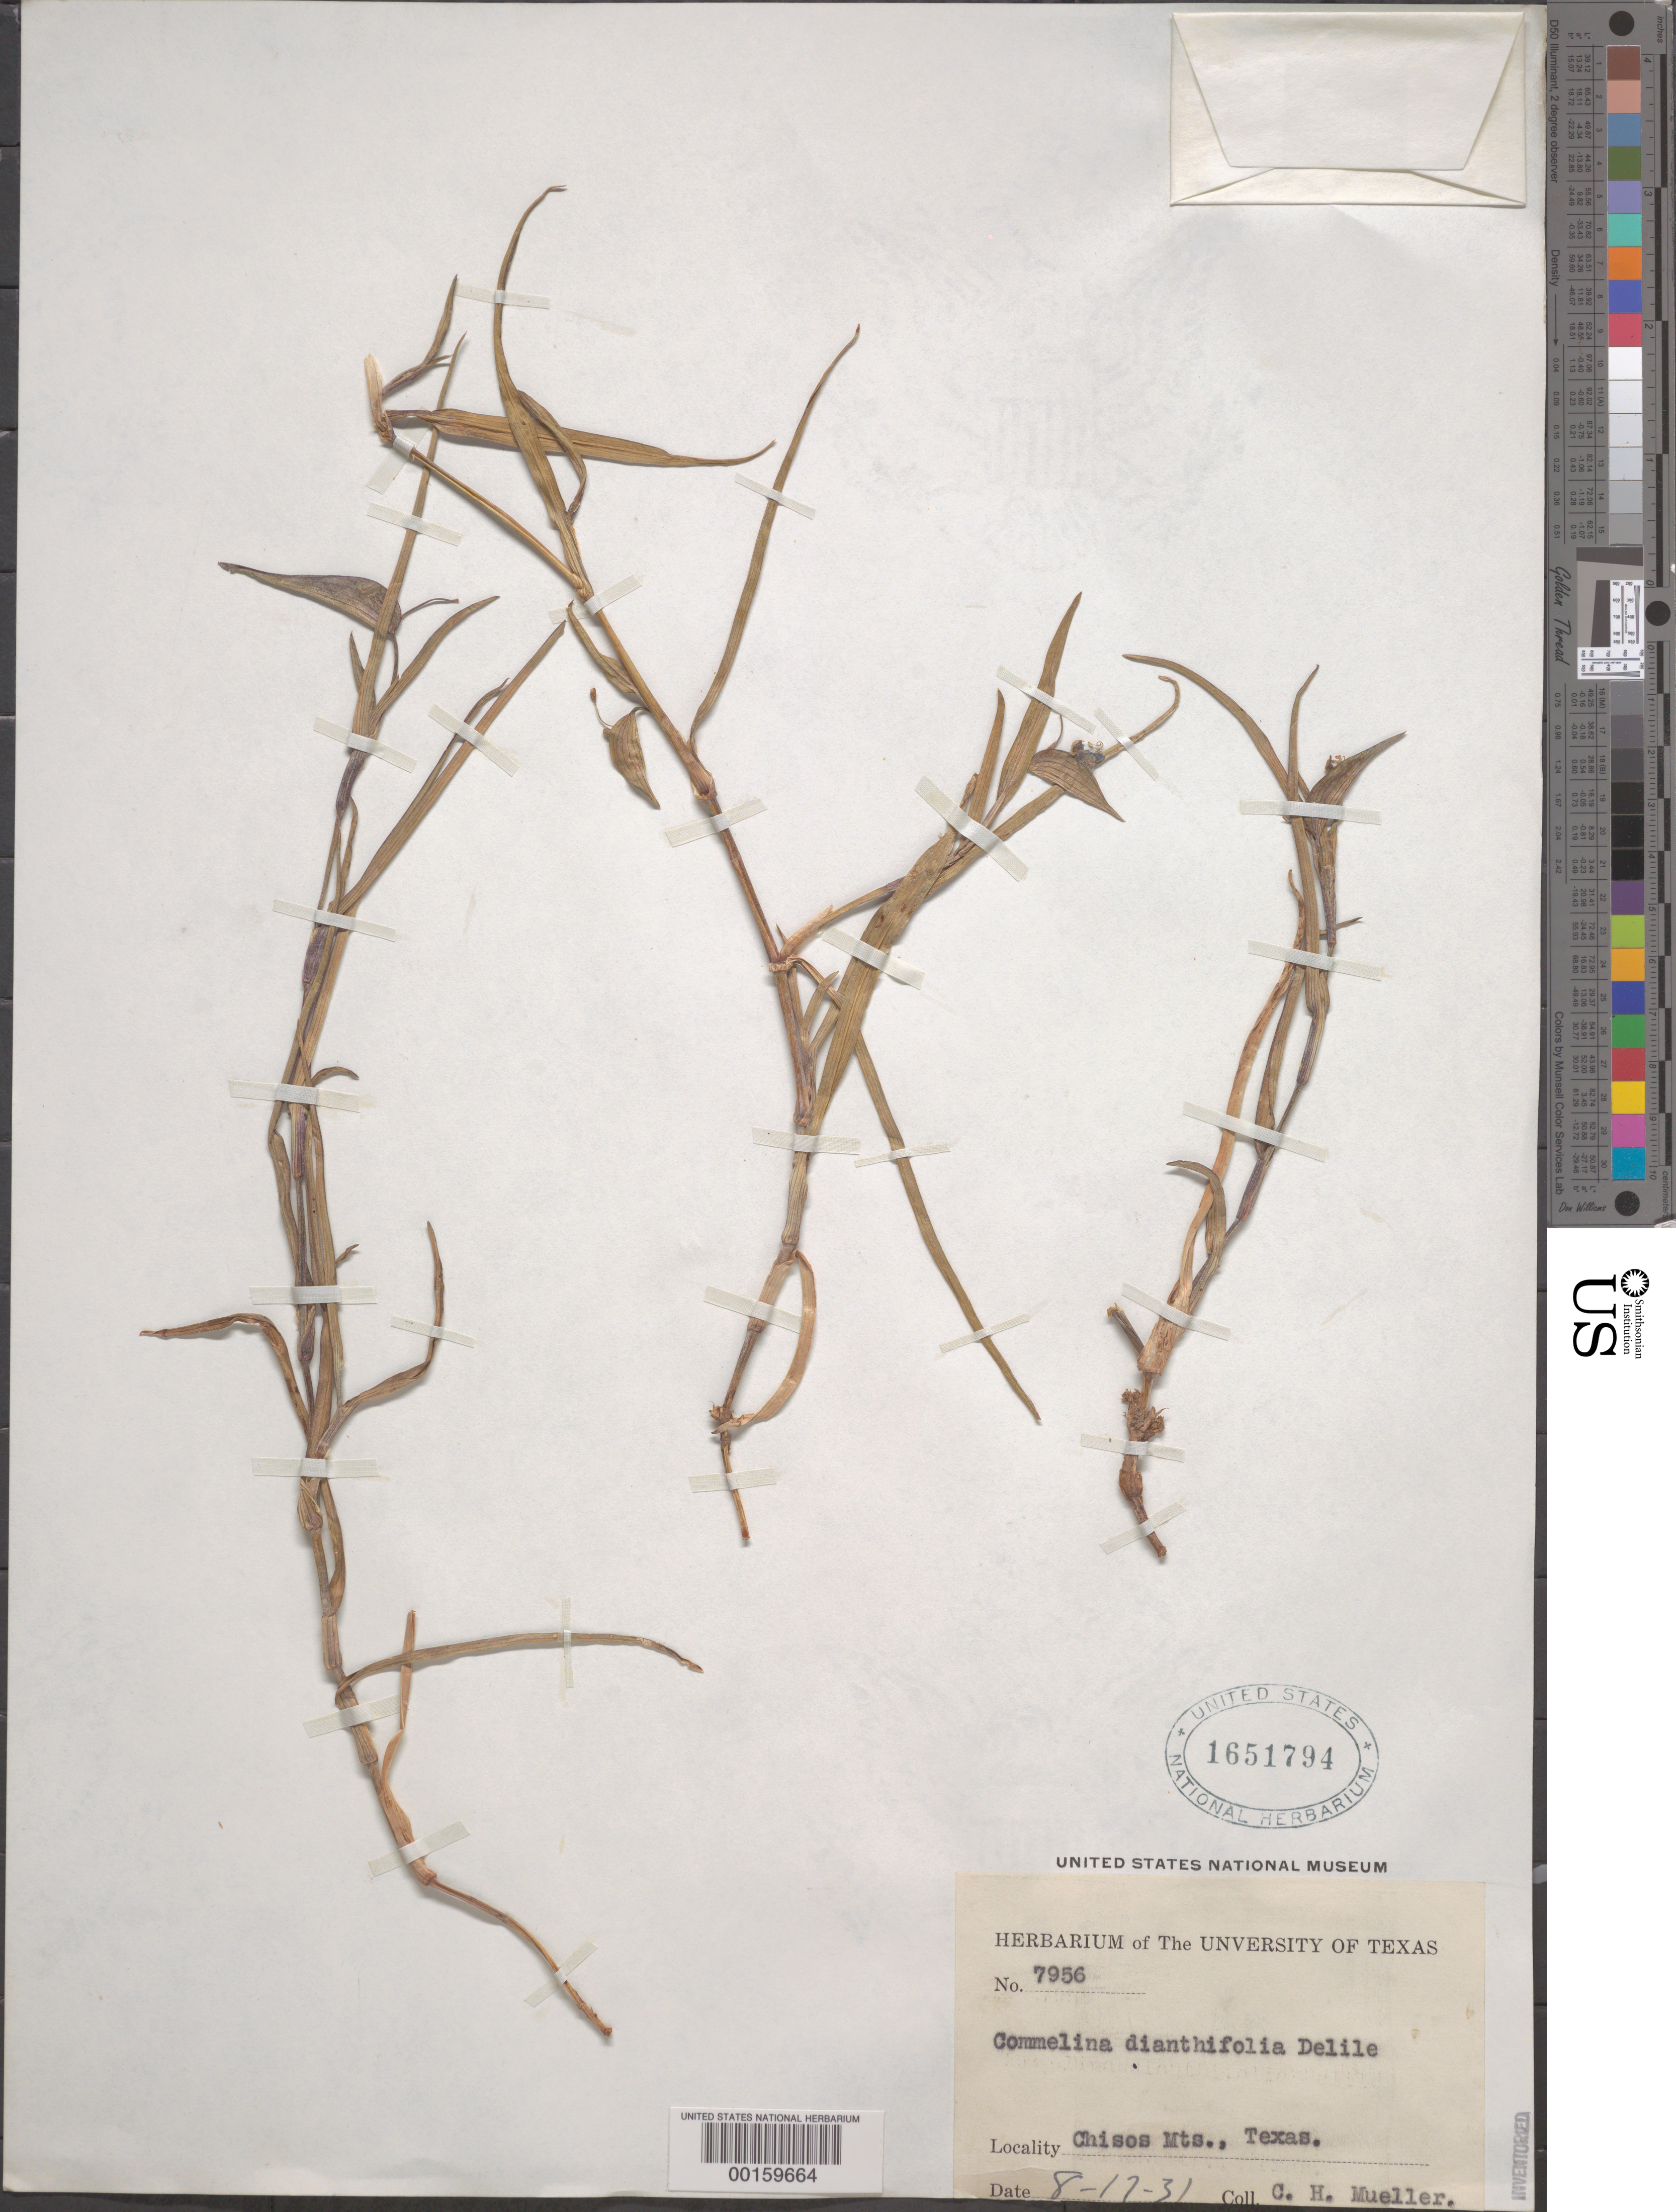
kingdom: Plantae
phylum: Tracheophyta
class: Liliopsida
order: Commelinales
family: Commelinaceae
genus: Commelina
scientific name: Commelina dianthifolia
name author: Redouté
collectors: C. H. Muller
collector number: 7956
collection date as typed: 17 Aug 1931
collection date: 1931-08-17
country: United States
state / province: Texas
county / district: Brewster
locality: Chisos mts.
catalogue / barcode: US 1651794